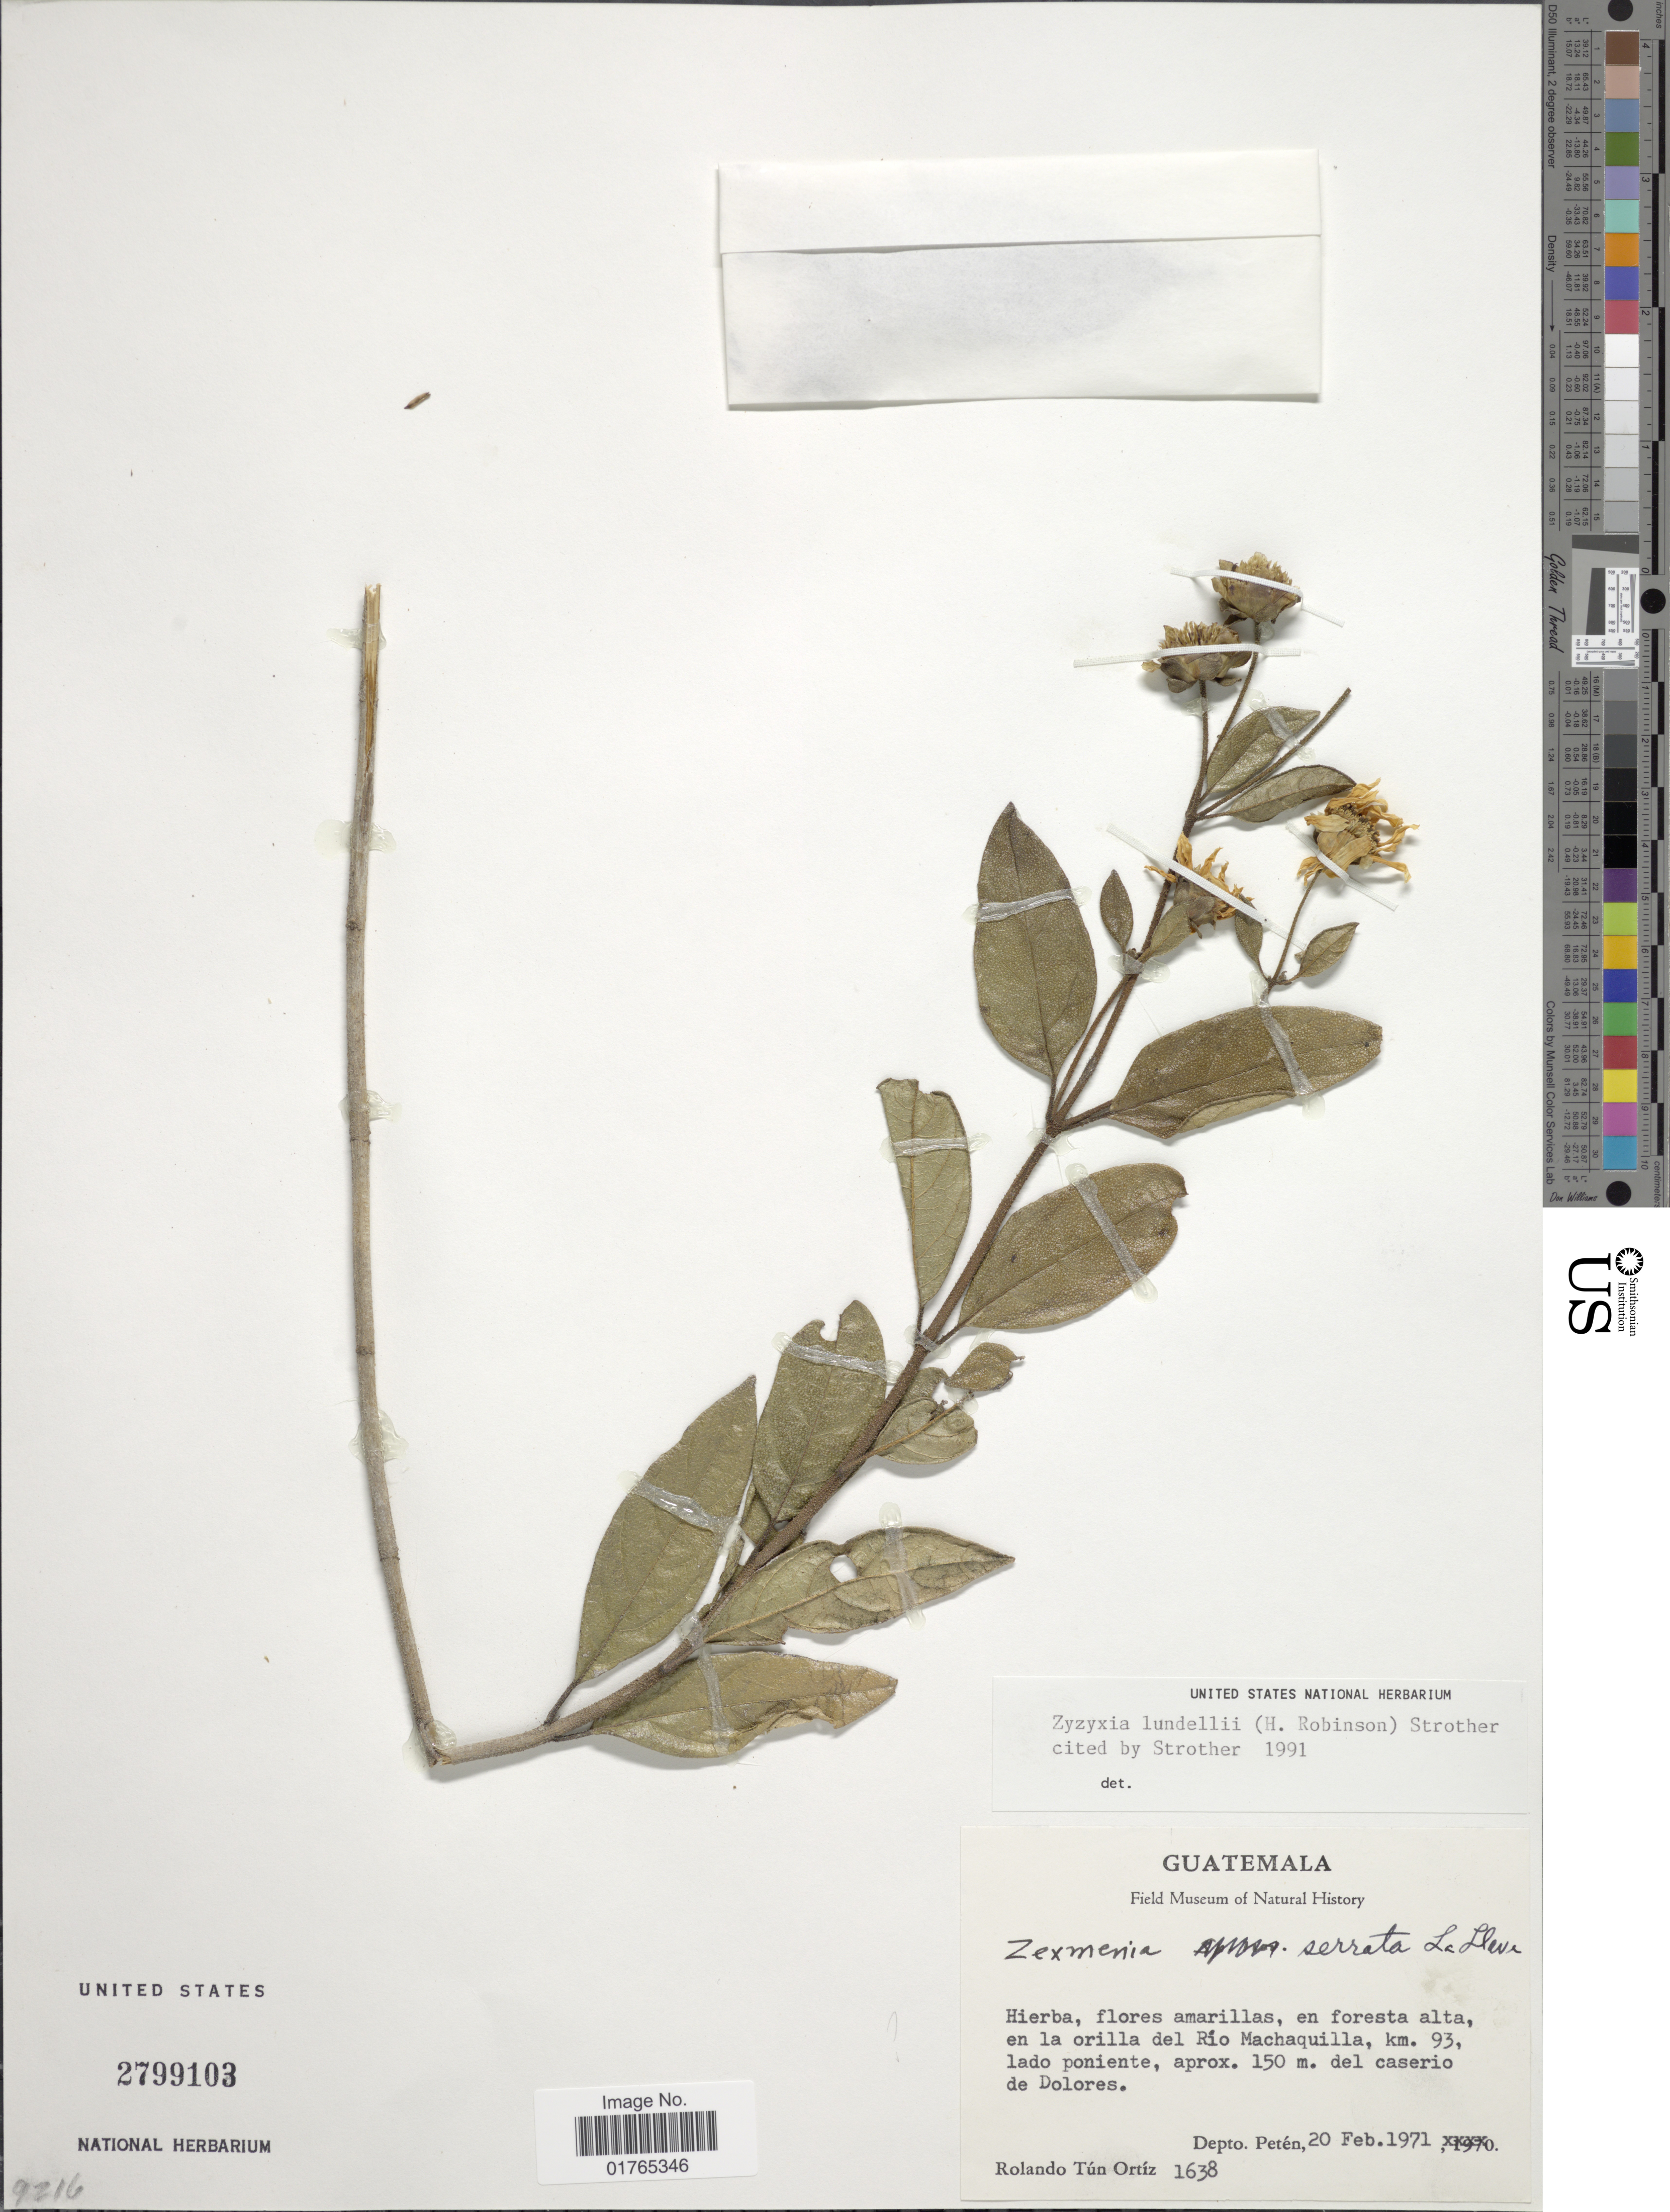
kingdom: Plantae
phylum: Tracheophyta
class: Magnoliopsida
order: Asterales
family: Asteraceae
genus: Zyzyxia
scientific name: Zyzyxia lundellii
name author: (H. Rob.) Strother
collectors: R. T. Ortíz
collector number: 1638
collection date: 1971-02-20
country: Guatemala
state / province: El Petén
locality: En foresta alta, en la orilla del Río Machaquila, km. 93, lado poniento, del caserio de Dolores, Depto. Petén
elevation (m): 150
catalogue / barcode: US 2799103